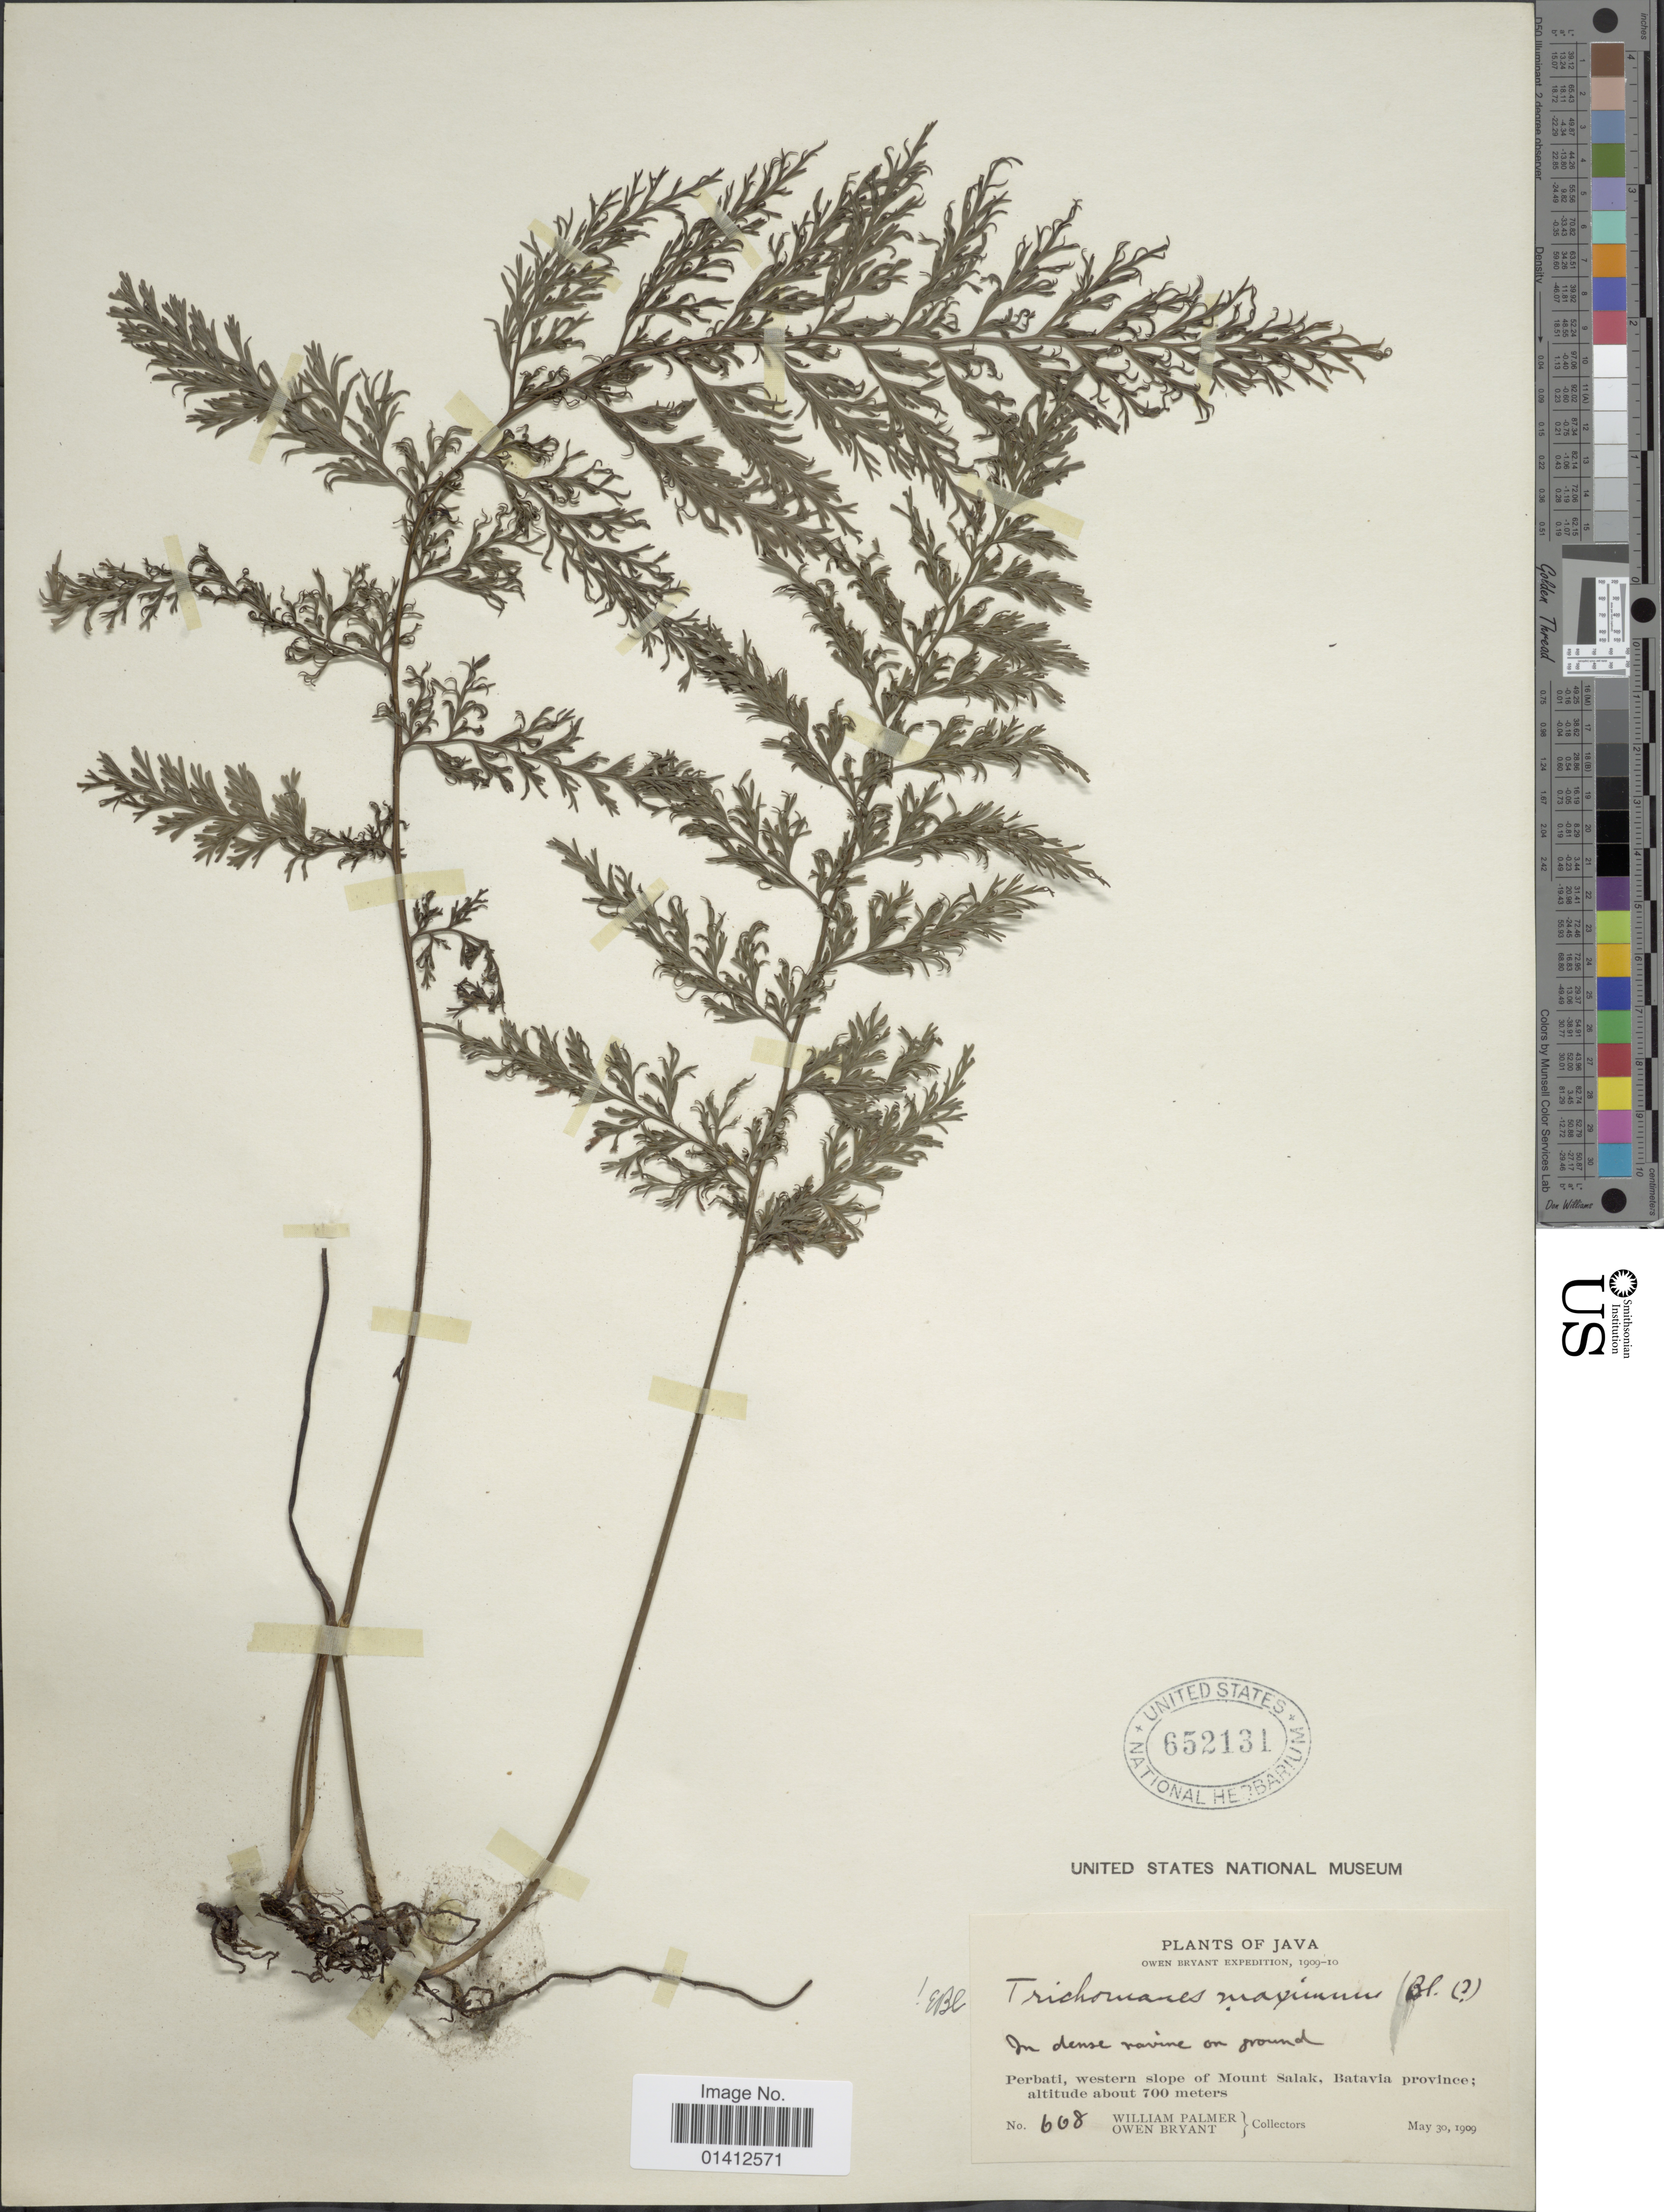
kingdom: Plantae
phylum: Tracheophyta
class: Polypodiopsida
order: Hymenophyllales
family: Hymenophyllaceae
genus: Vandenboschia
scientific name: Vandenboschia maxima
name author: (Blume) Copel.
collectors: W. Palmer & O. Bryant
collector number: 608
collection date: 1909-05-30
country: Indonesia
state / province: Java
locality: Perbati, western slope of Mount Salak, Batavia province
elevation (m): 700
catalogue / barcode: US 652131